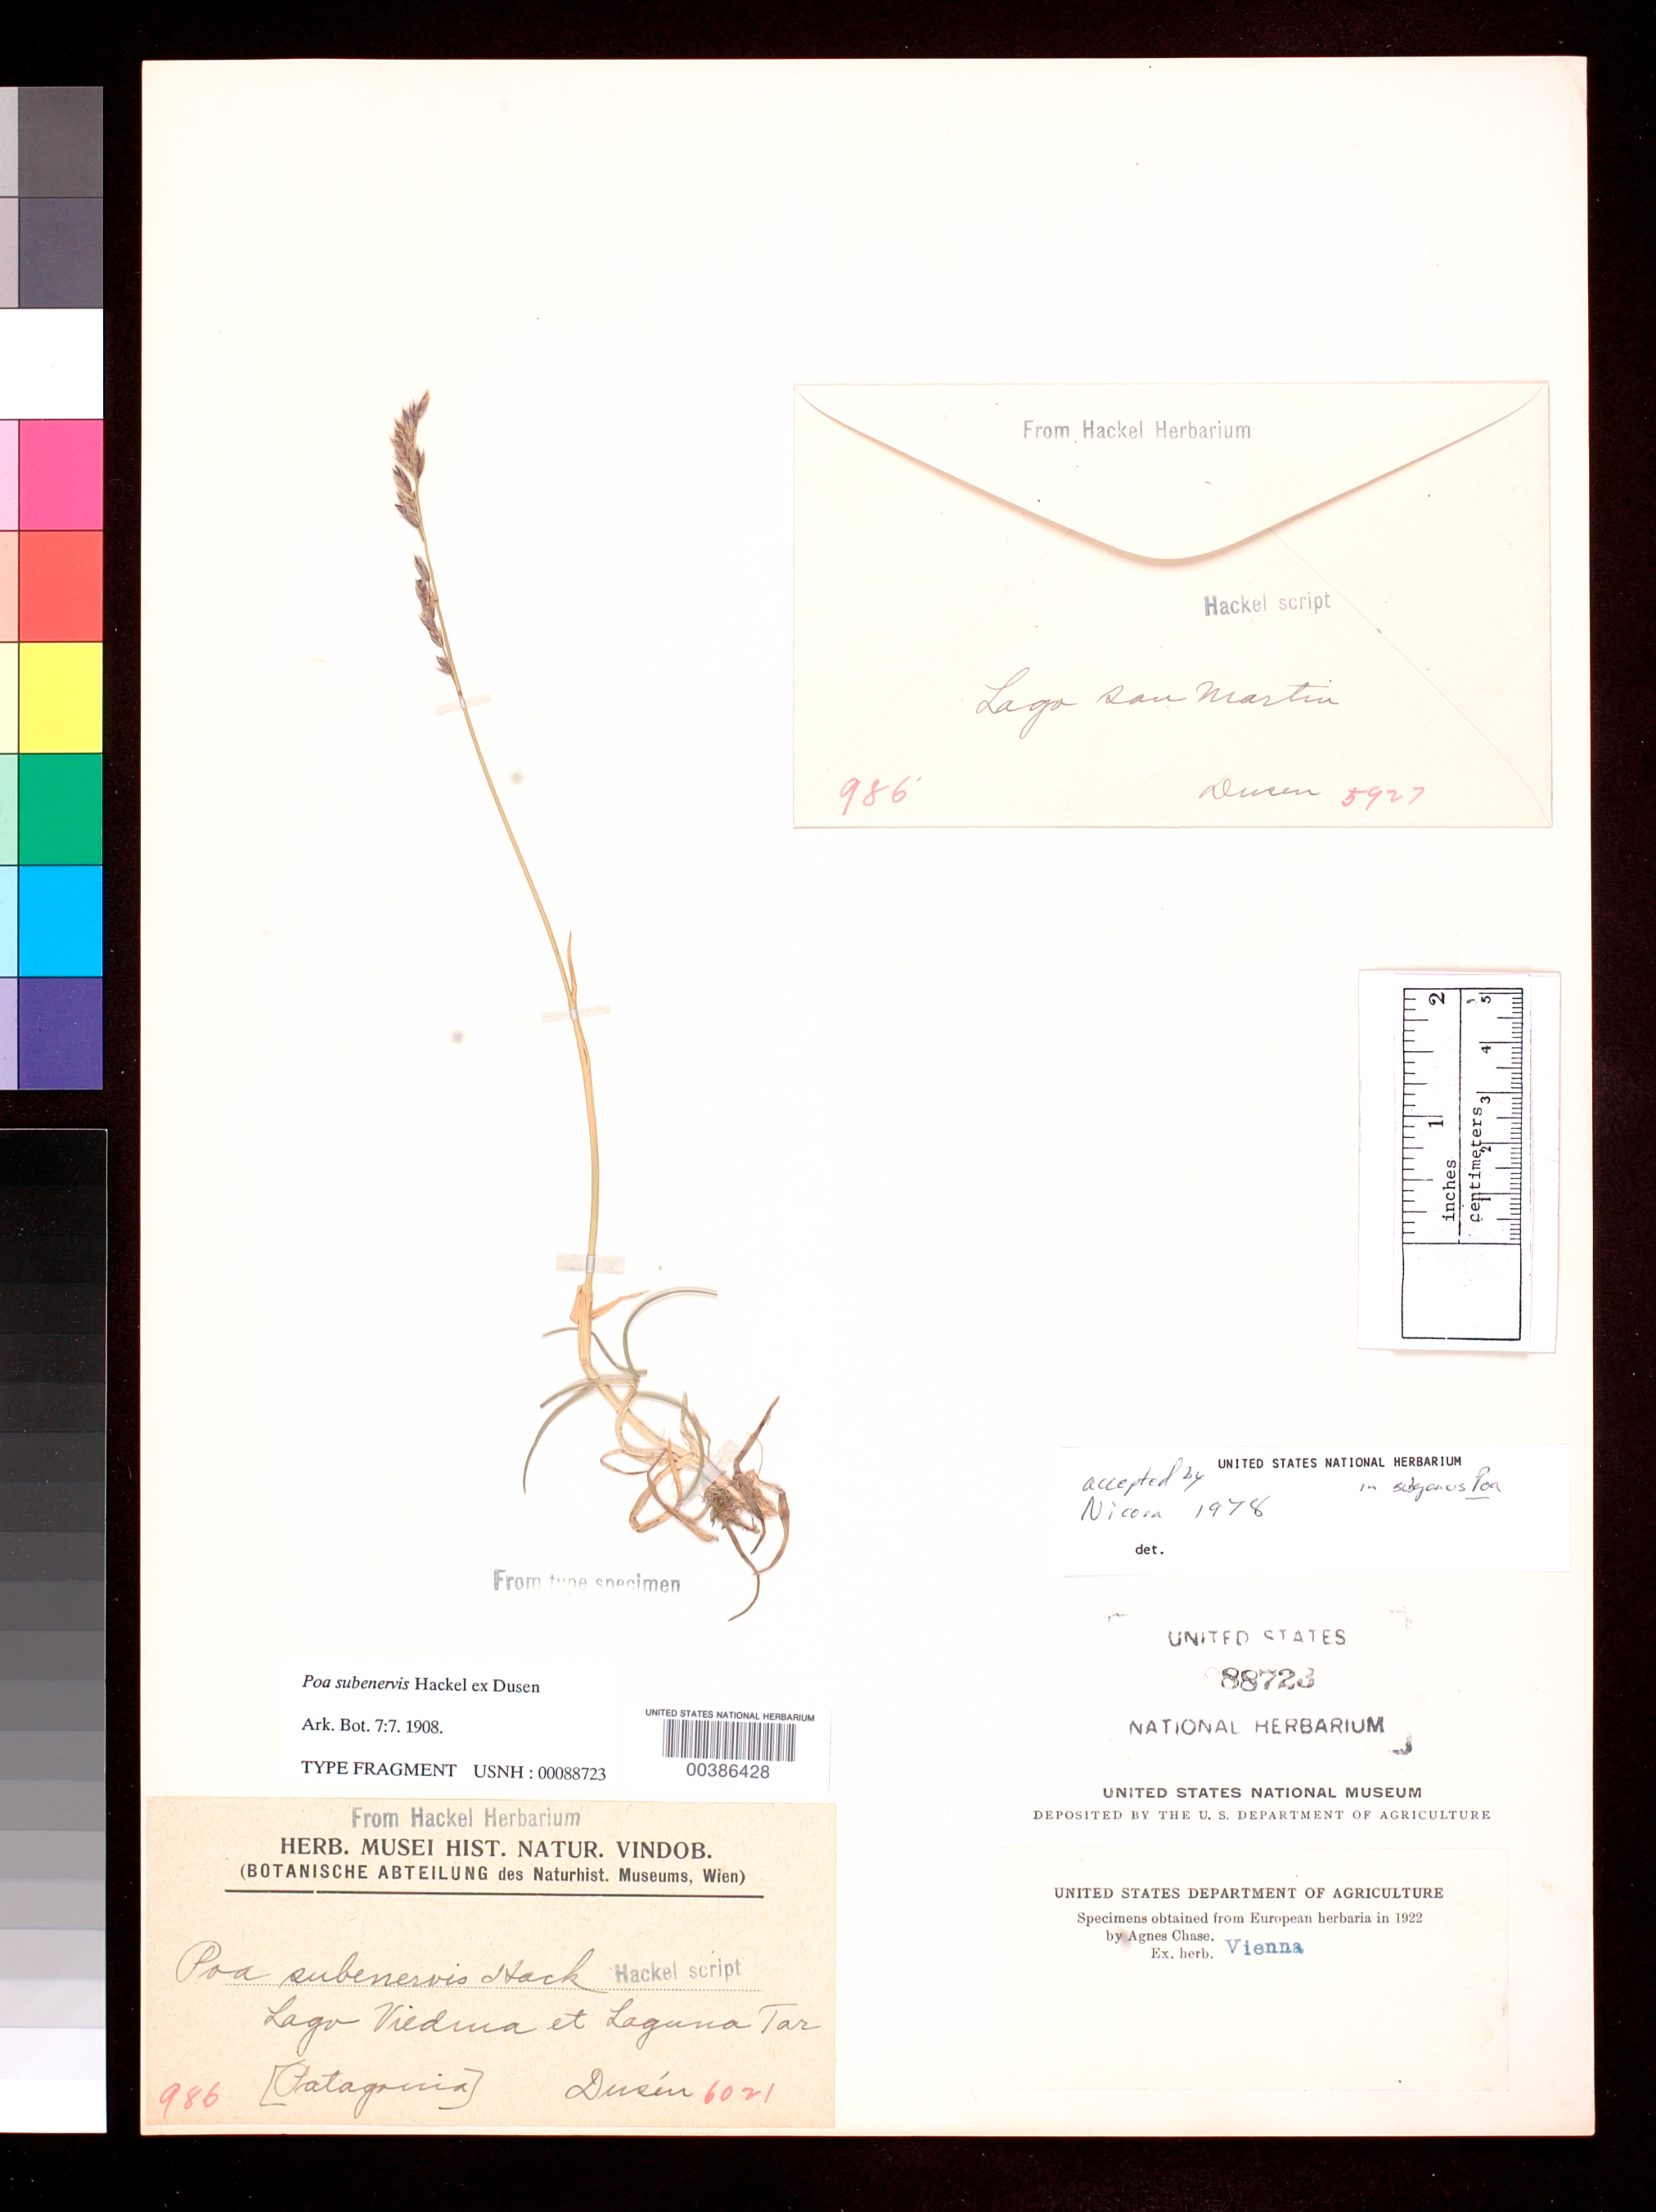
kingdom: Plantae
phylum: Tracheophyta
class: Liliopsida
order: Poales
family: Poaceae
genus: Poa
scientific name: Poa subenervis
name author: Hack. ex Dusén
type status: Syntype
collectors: P. Dusén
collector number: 5927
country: Argentina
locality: Lago San Martin.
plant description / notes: Fragment of type specimen ex herb. Vienna; mounted with isolectotype Dusen 6021 (designated by Soreng & Gillespie, Ann. Missouri Bot. Gard. 94: 845 (2007)).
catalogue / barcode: US 88723-2